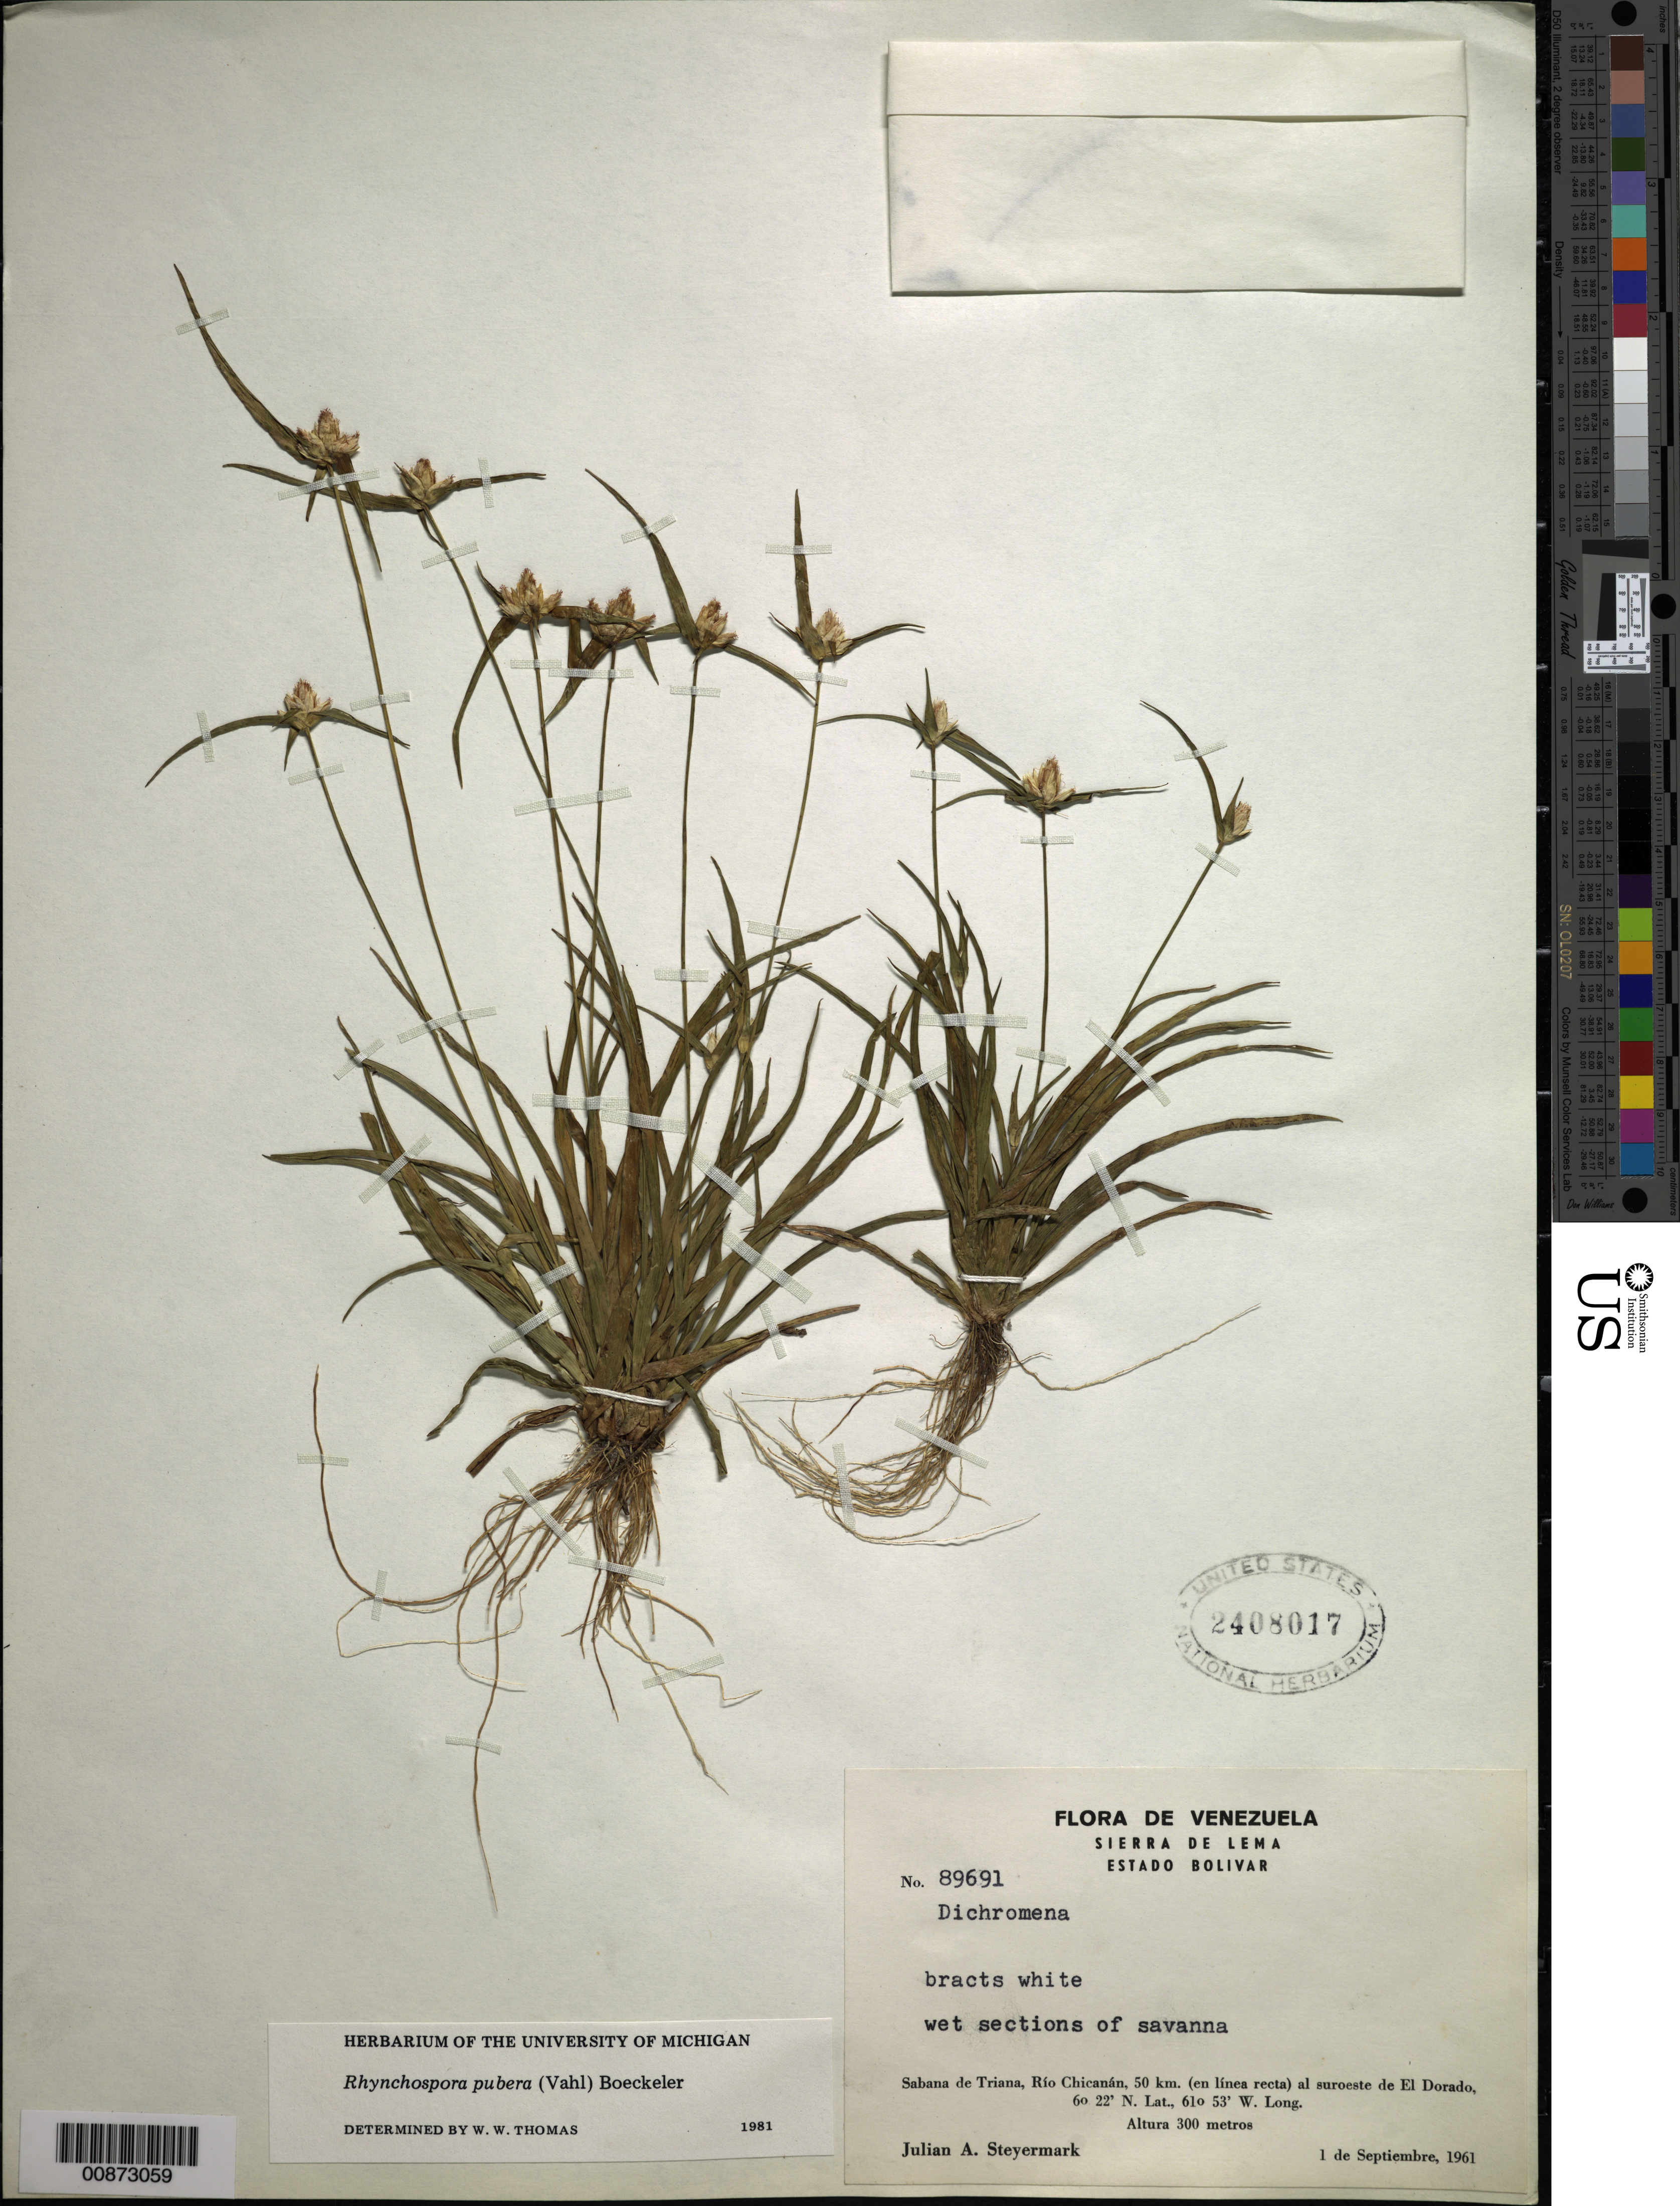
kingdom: Plantae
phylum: Tracheophyta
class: Liliopsida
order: Poales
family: Cyperaceae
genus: Rhynchospora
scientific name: Rhynchospora pubera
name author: (Vahl) Boeckeler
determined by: Thomas, W. W., (NY), New York Botanical Garden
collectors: J. Steyermark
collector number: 89691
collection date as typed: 1-Sep-61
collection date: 1961-09-01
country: Venezuela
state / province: Bolívar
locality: Sabana de Triana, Río Chicanán, 50 km (in línea recta) al SW de El Dorado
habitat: Wet section of savanna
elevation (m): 300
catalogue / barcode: US 2408017